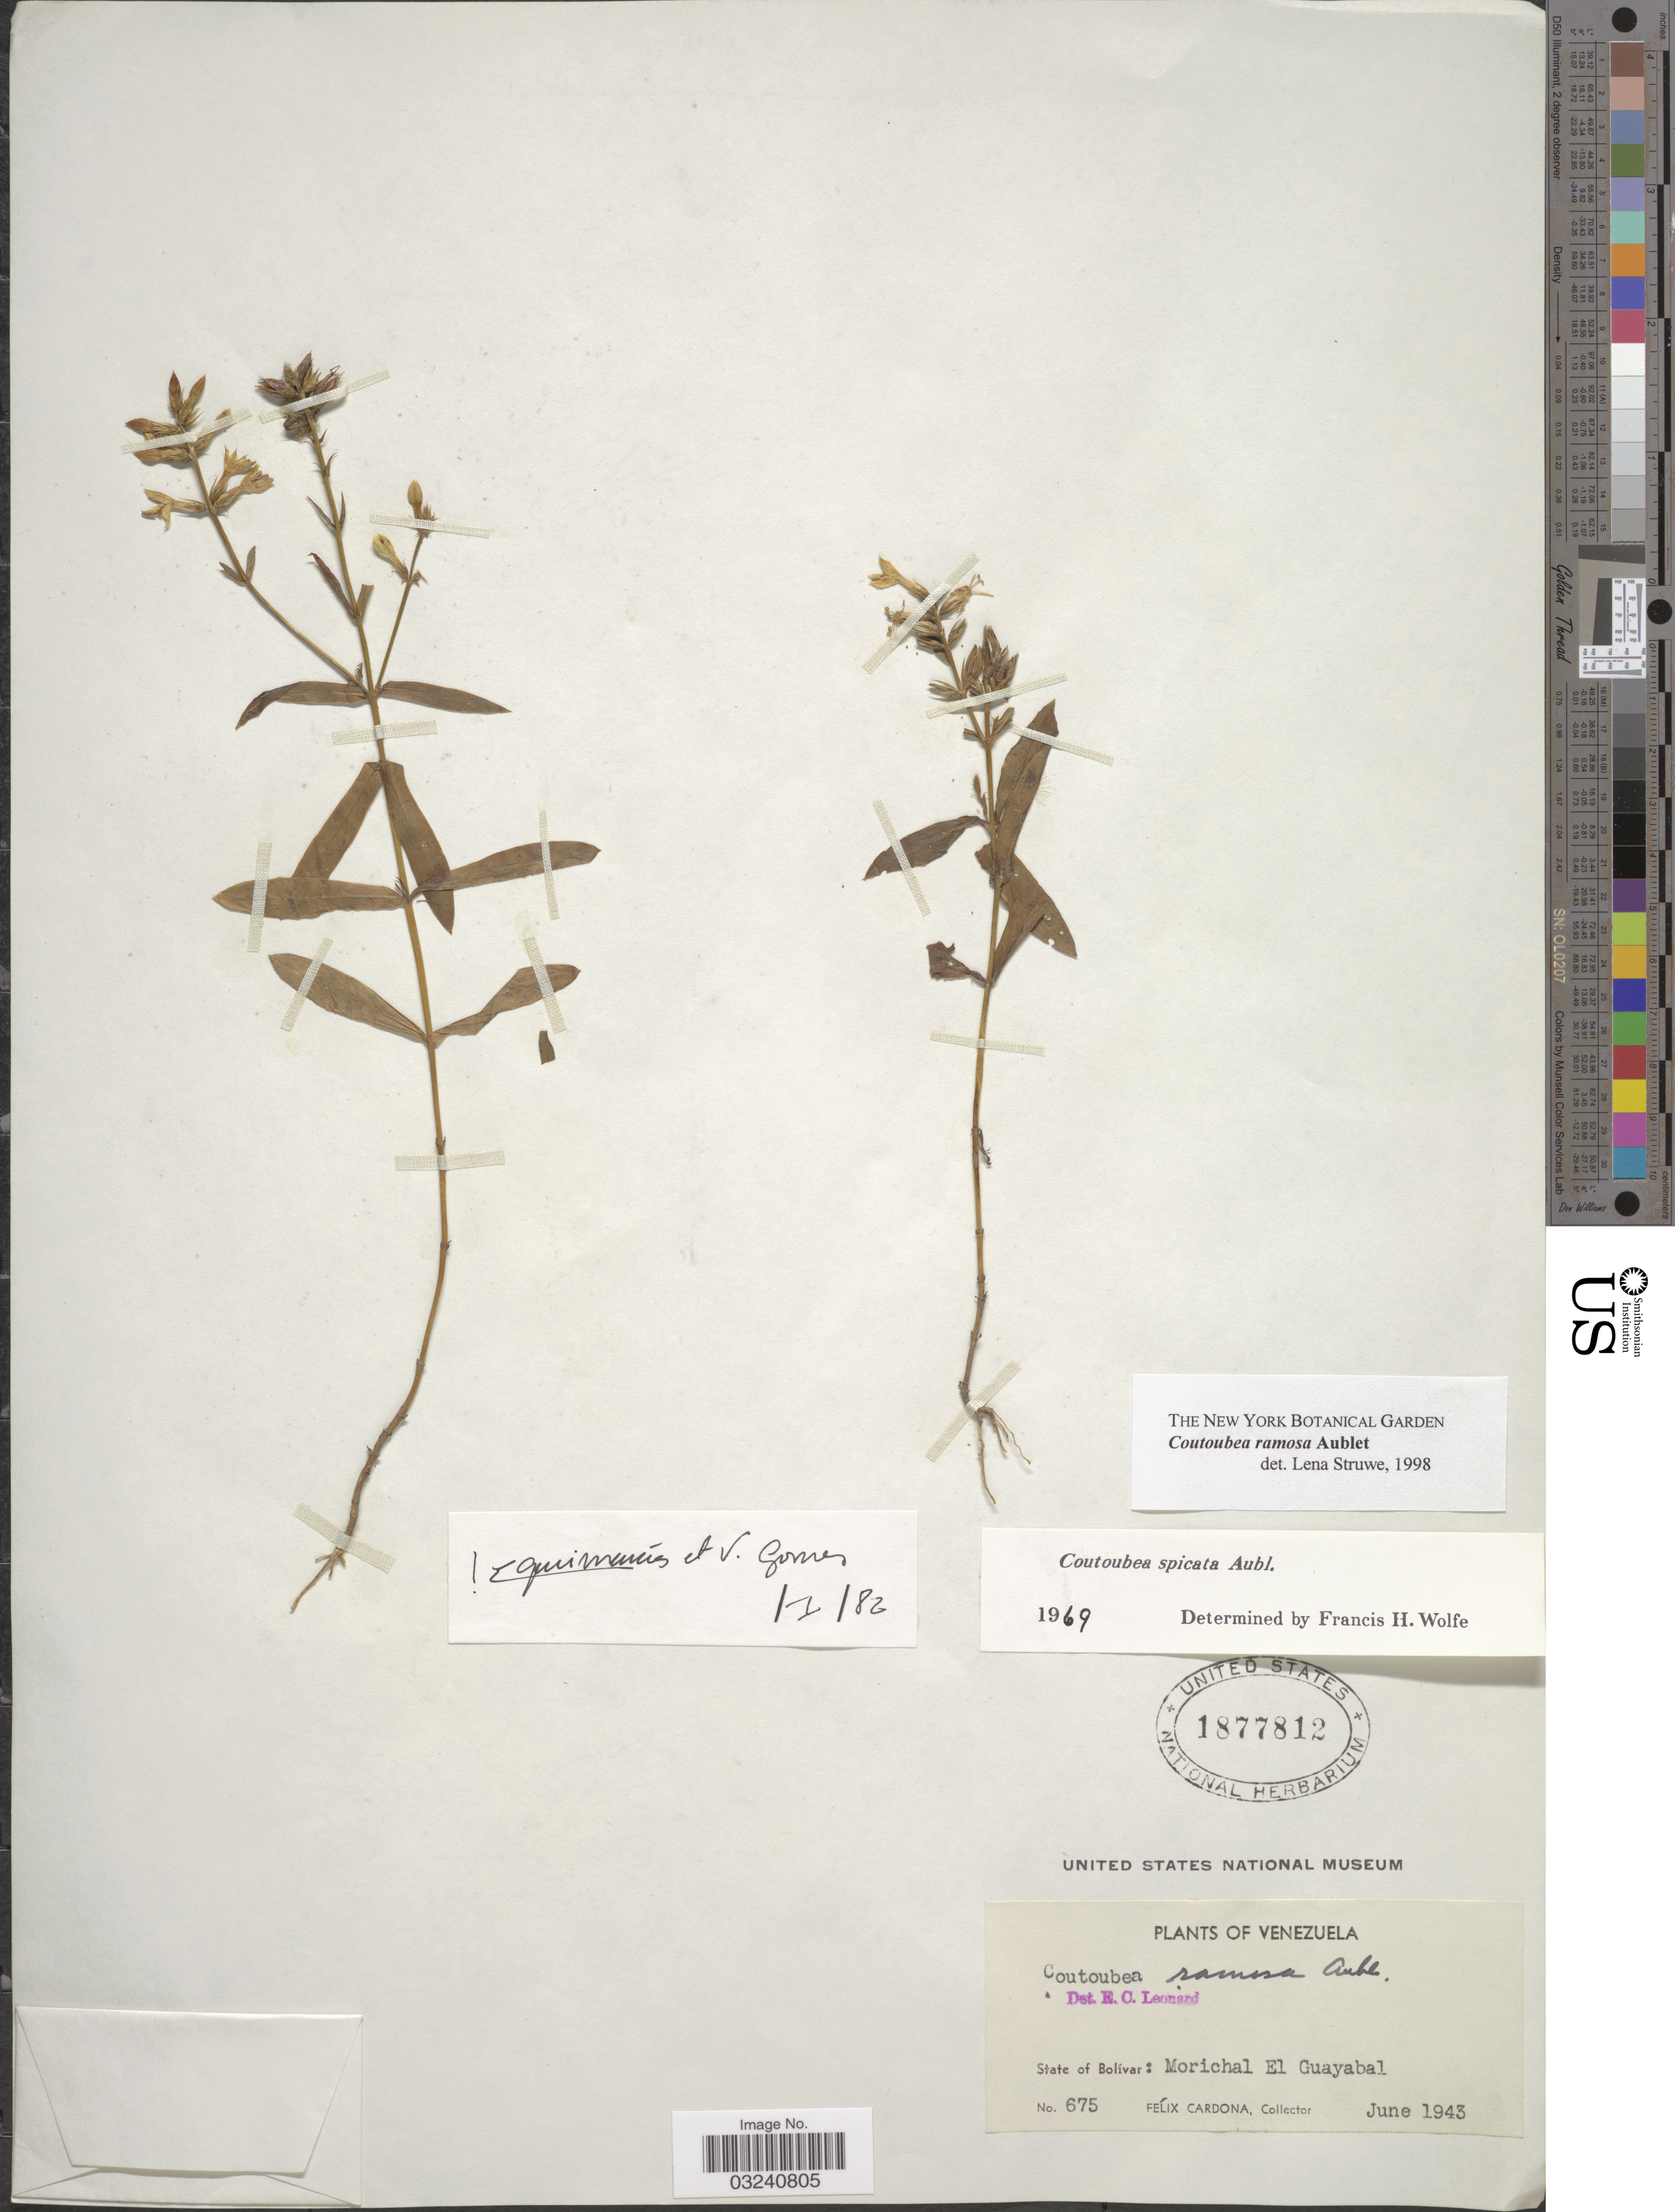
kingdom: Plantae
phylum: Tracheophyta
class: Magnoliopsida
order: Gentianales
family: Gentianaceae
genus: Coutoubea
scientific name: Coutoubea ramosa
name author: Aubl.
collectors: F. Cardona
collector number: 675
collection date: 1943-06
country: Venezuela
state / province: Bolivar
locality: Morichal El Guayabal.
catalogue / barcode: US 1877812